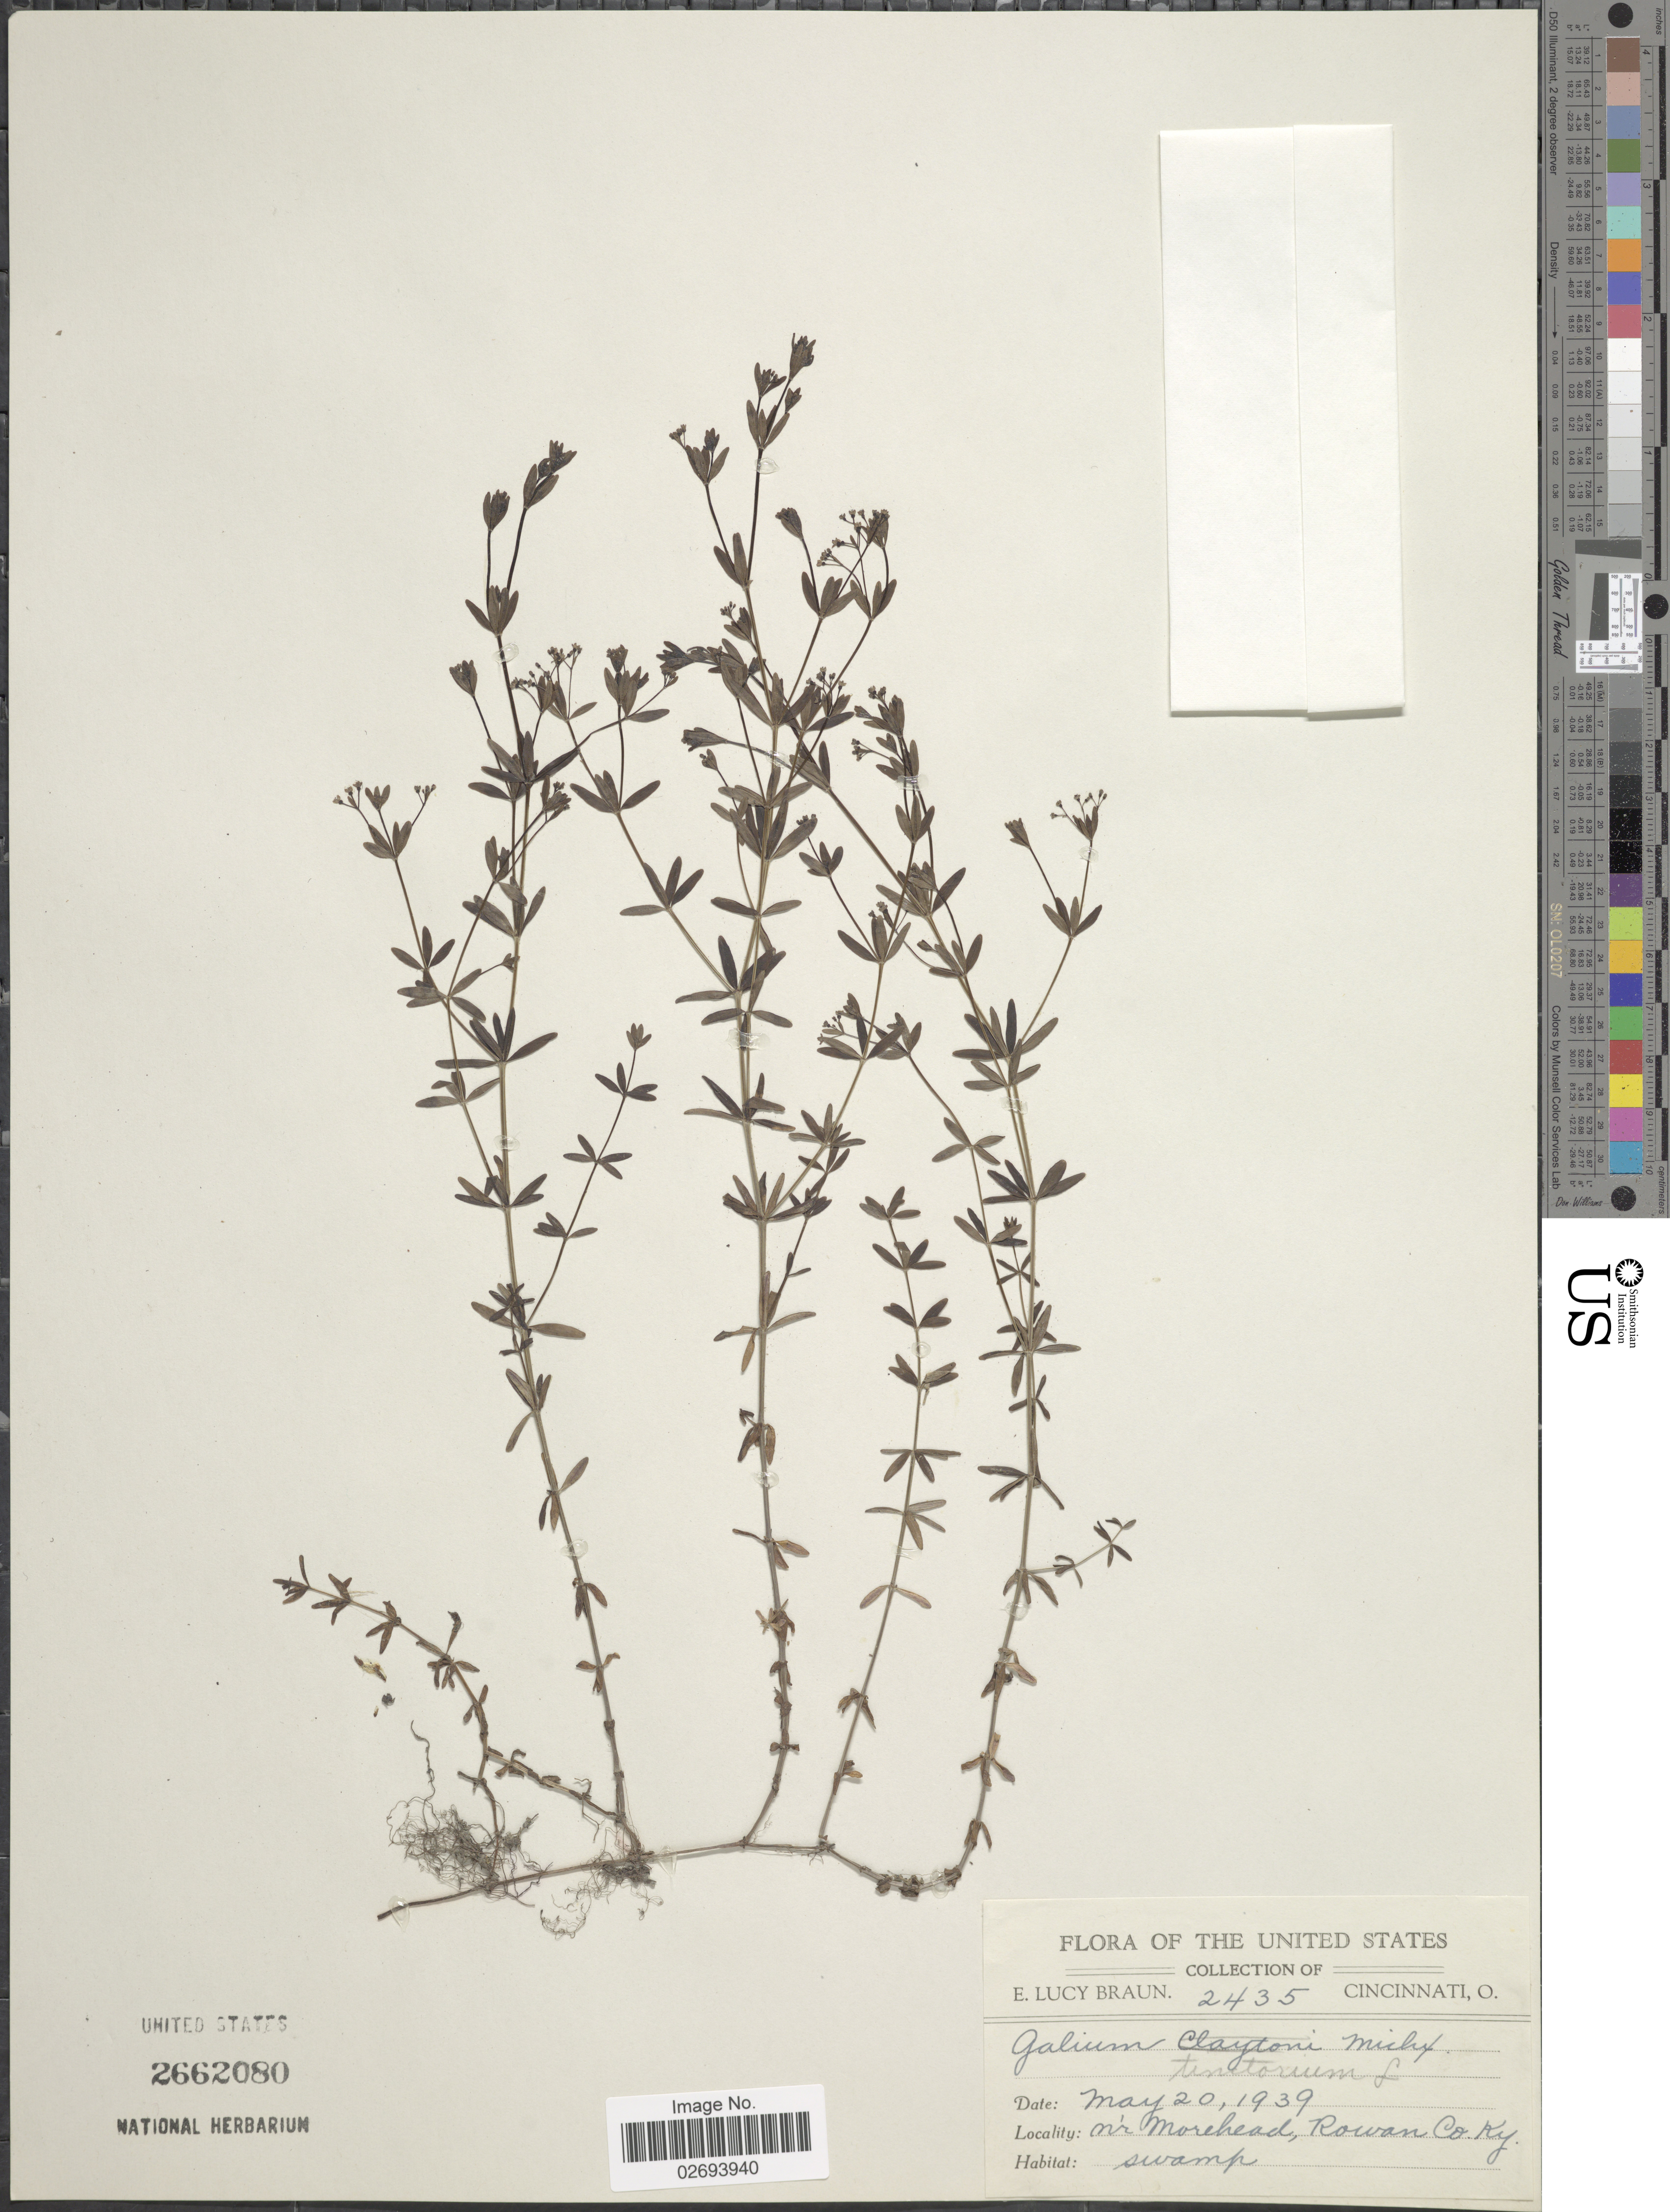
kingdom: Plantae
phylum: Tracheophyta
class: Magnoliopsida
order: Gentianales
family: Rubiaceae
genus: Galium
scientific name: Galium tinctorium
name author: (L.) Scop.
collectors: E. L. Braun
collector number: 2435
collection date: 1939-05-20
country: United States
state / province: Kentucky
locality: Nr. Morehead, Rowan Co.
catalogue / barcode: US 2662080